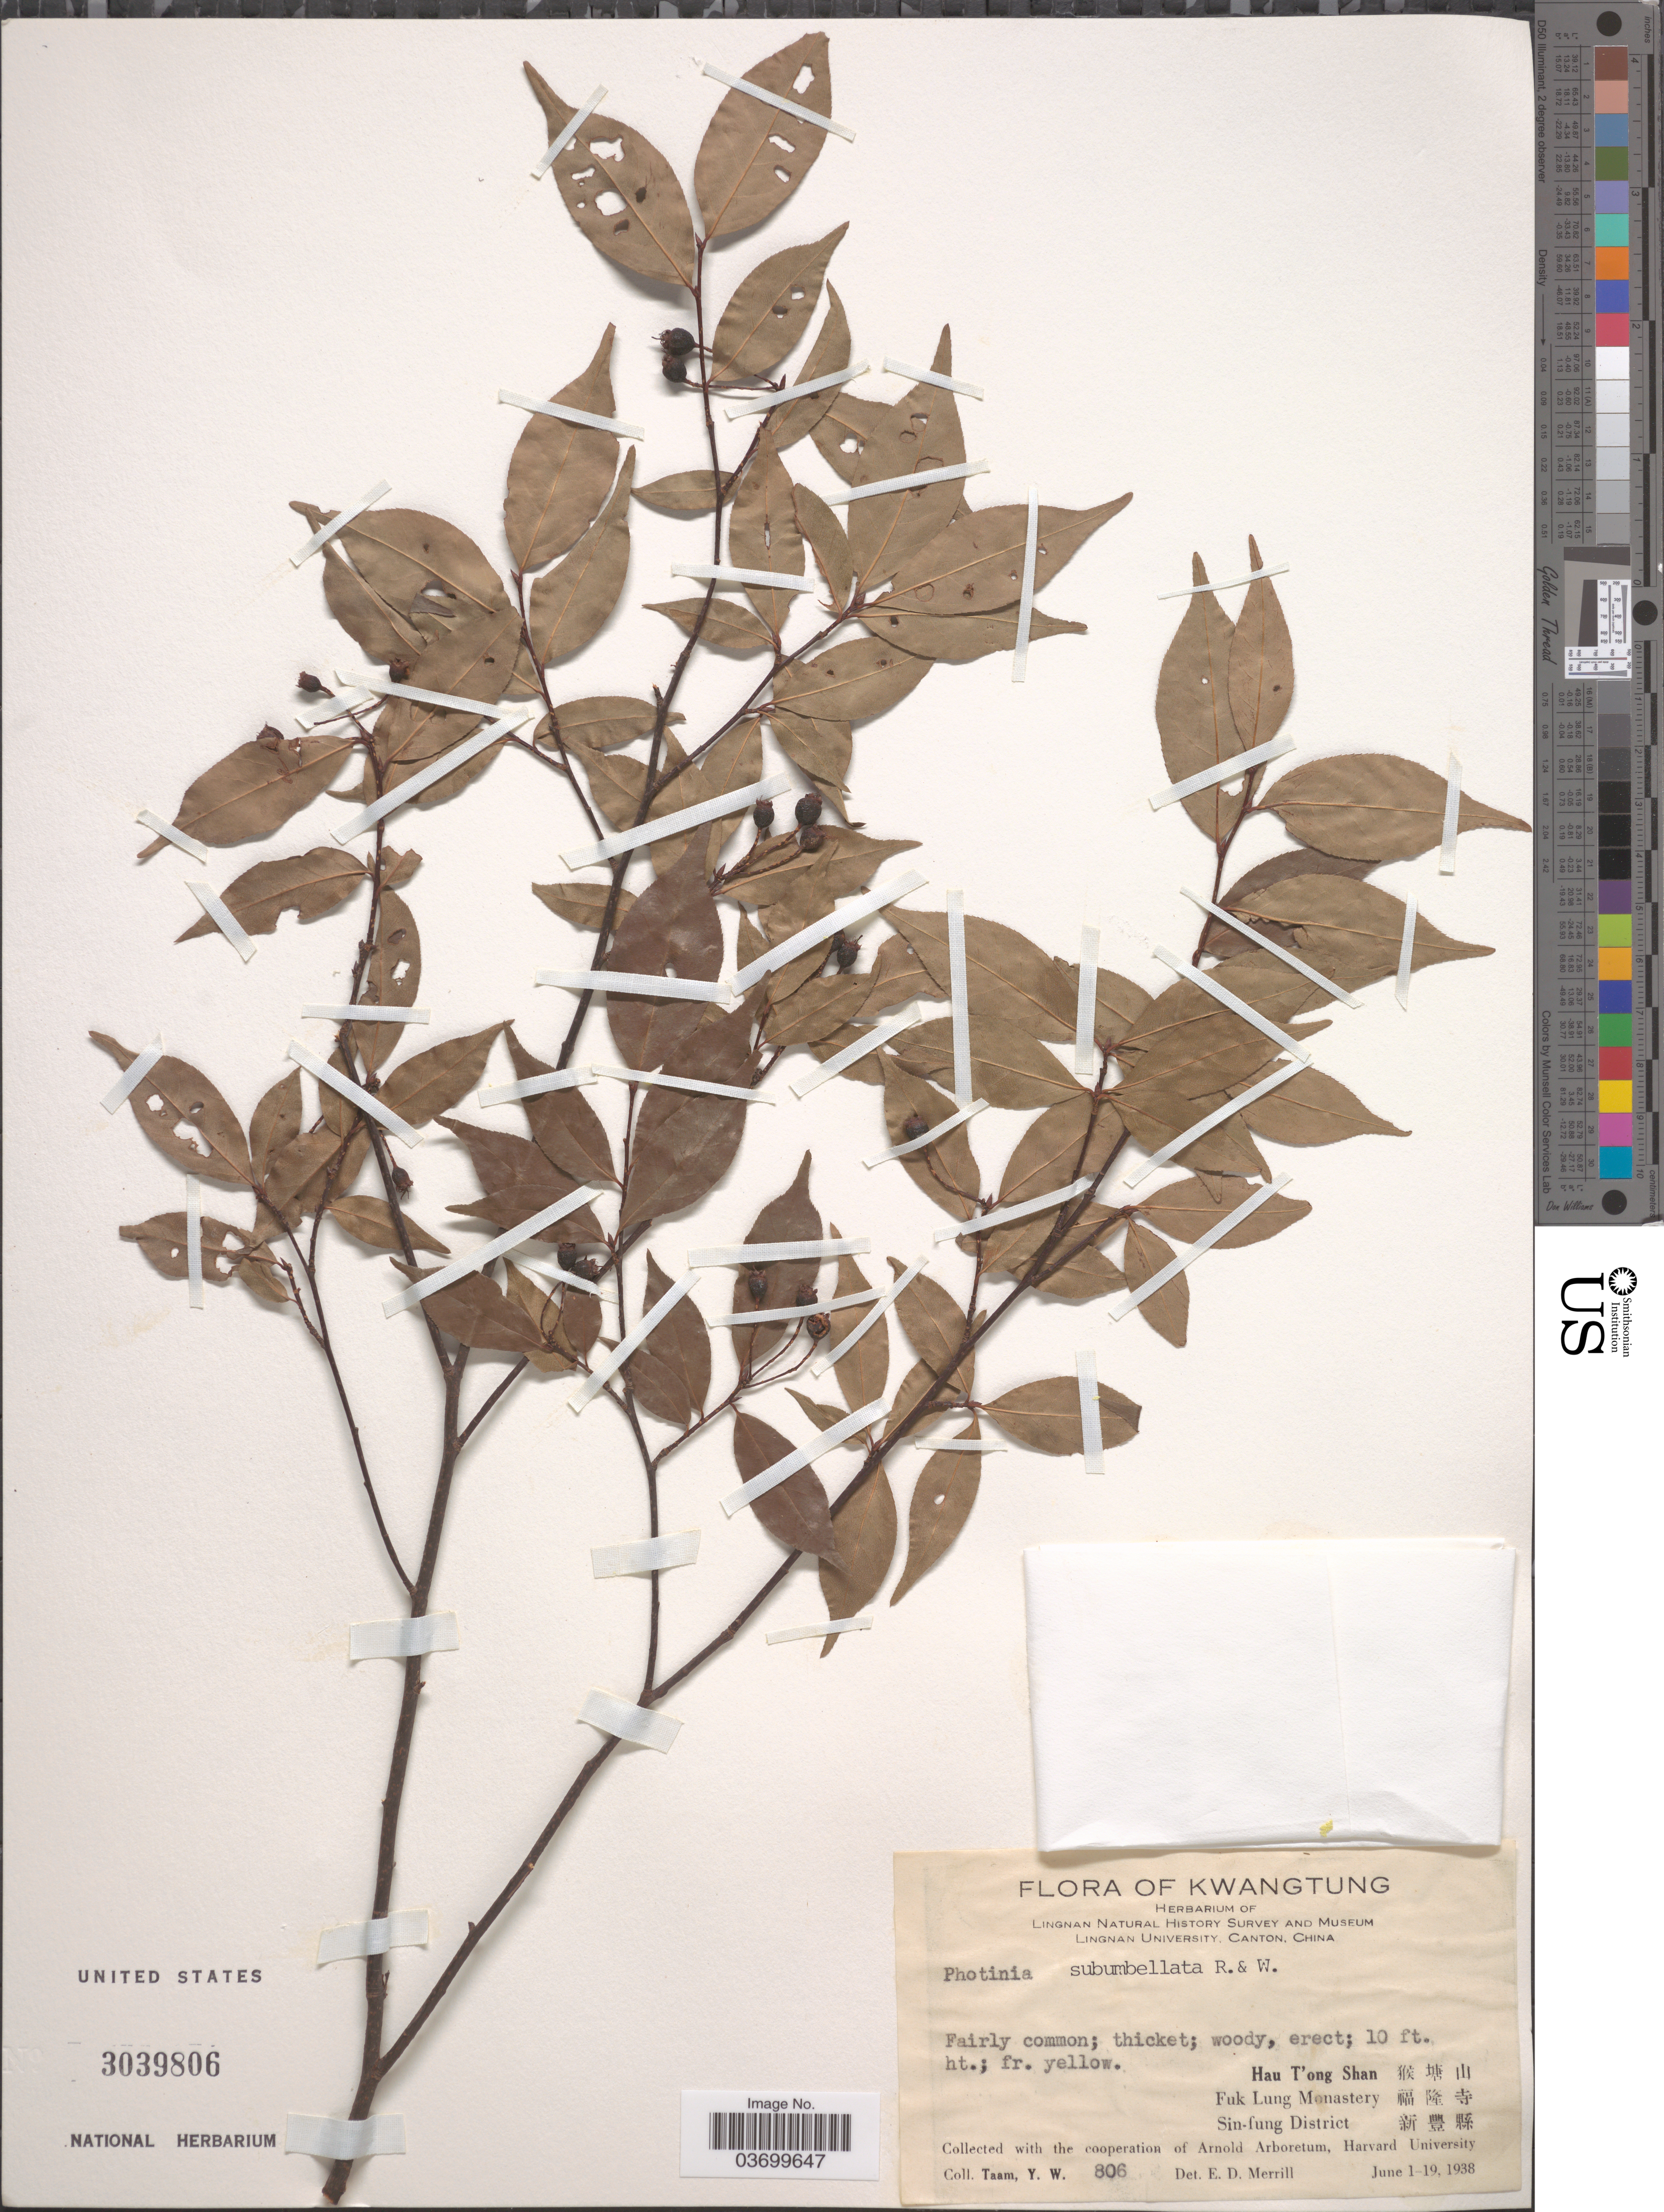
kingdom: Plantae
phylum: Tracheophyta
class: Magnoliopsida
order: Rosales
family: Rosaceae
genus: Photinia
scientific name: Photinia subumbellata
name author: Rehder & E.H. Wilson in Sarg.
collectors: Y. W. Taam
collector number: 806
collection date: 1938-06-01/1938-06-19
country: China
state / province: Guangdong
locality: Kwangtung. Hau T'ong Shan X. Fuk Lung Monastery X. Sin-fung District X.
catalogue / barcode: US 3039806